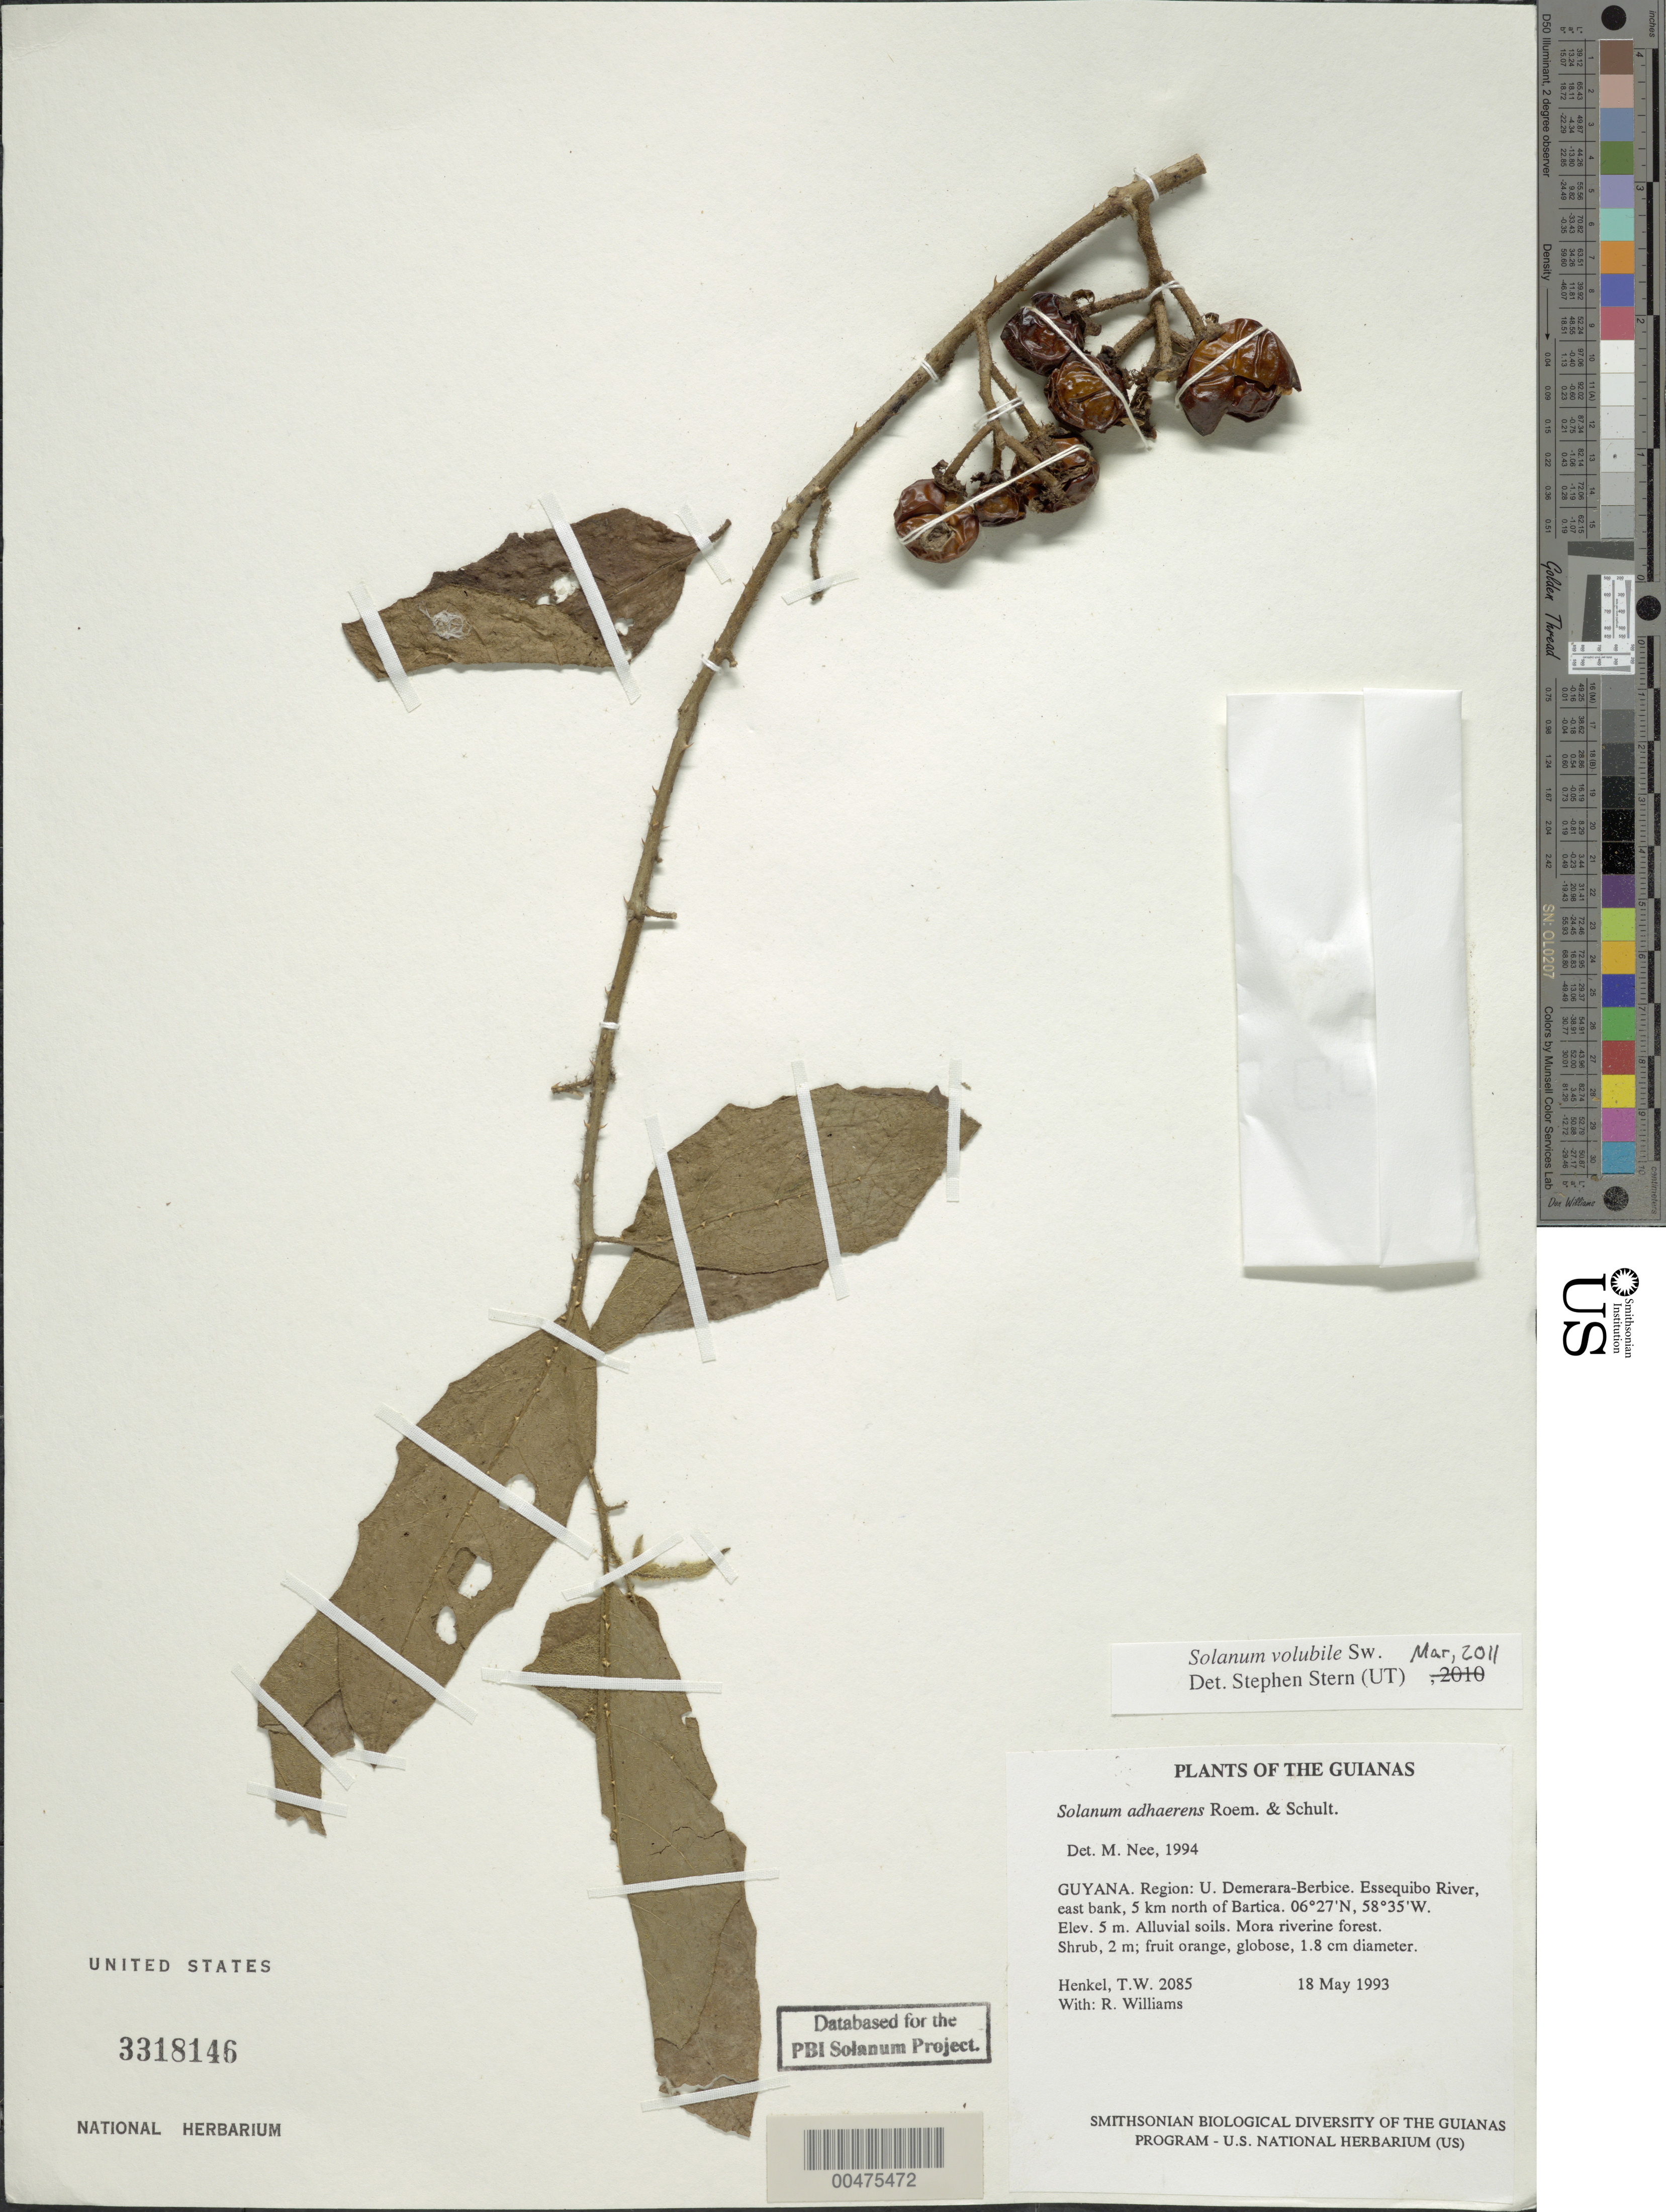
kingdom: Plantae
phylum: Tracheophyta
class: Magnoliopsida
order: Solanales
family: Solanaceae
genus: Solanum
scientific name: Solanum volubile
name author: Sw.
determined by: Stern, S. R., (UT)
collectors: T. Henkel & R. Williams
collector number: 2085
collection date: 1993-05-18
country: Guyana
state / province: U. Demerara-Berbice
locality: Essequibo River, east bank, 5 km north of Bartica.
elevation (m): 5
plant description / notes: Previously databased for the PBI Solanum Project; entered into EMU by MJDatiles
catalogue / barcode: US 3318146